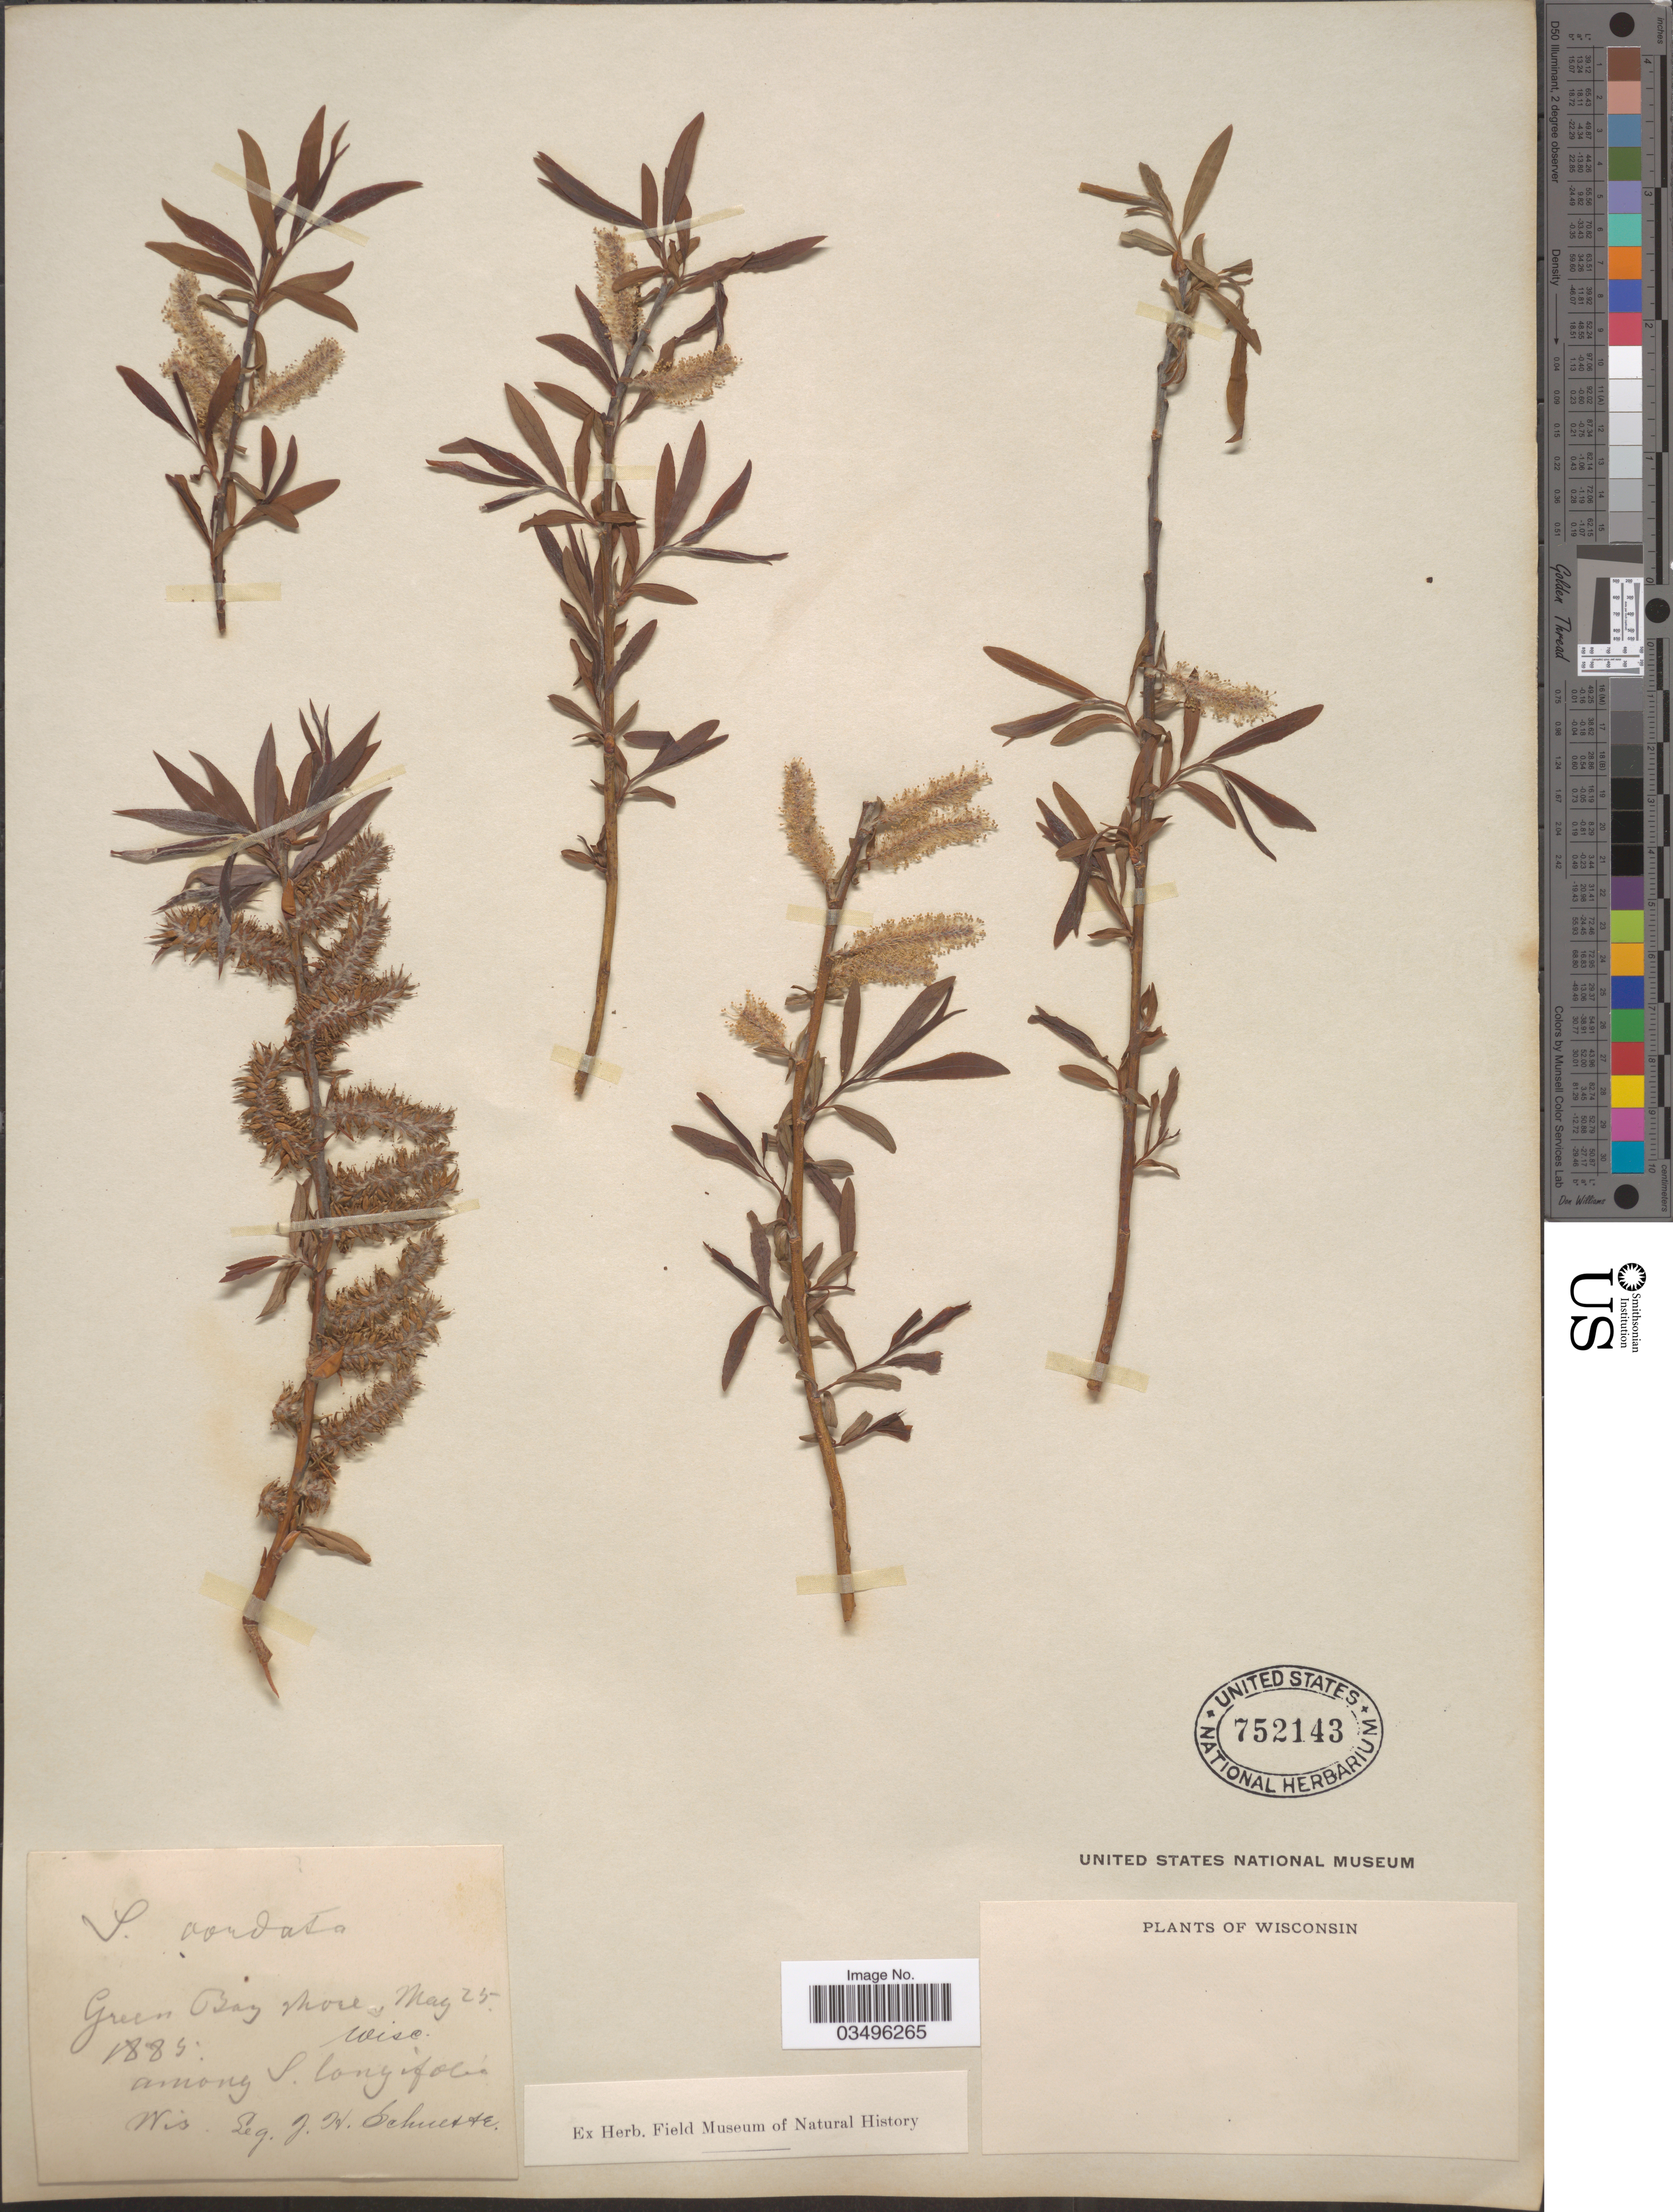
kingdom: Plantae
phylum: Tracheophyta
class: Magnoliopsida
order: Malpighiales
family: Salicaceae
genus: Salix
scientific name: Salix cordata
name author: Michx.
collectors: J. H. Schuette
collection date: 1885-05-25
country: United States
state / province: Wisconsin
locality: Green Bay shore.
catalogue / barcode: US 752143